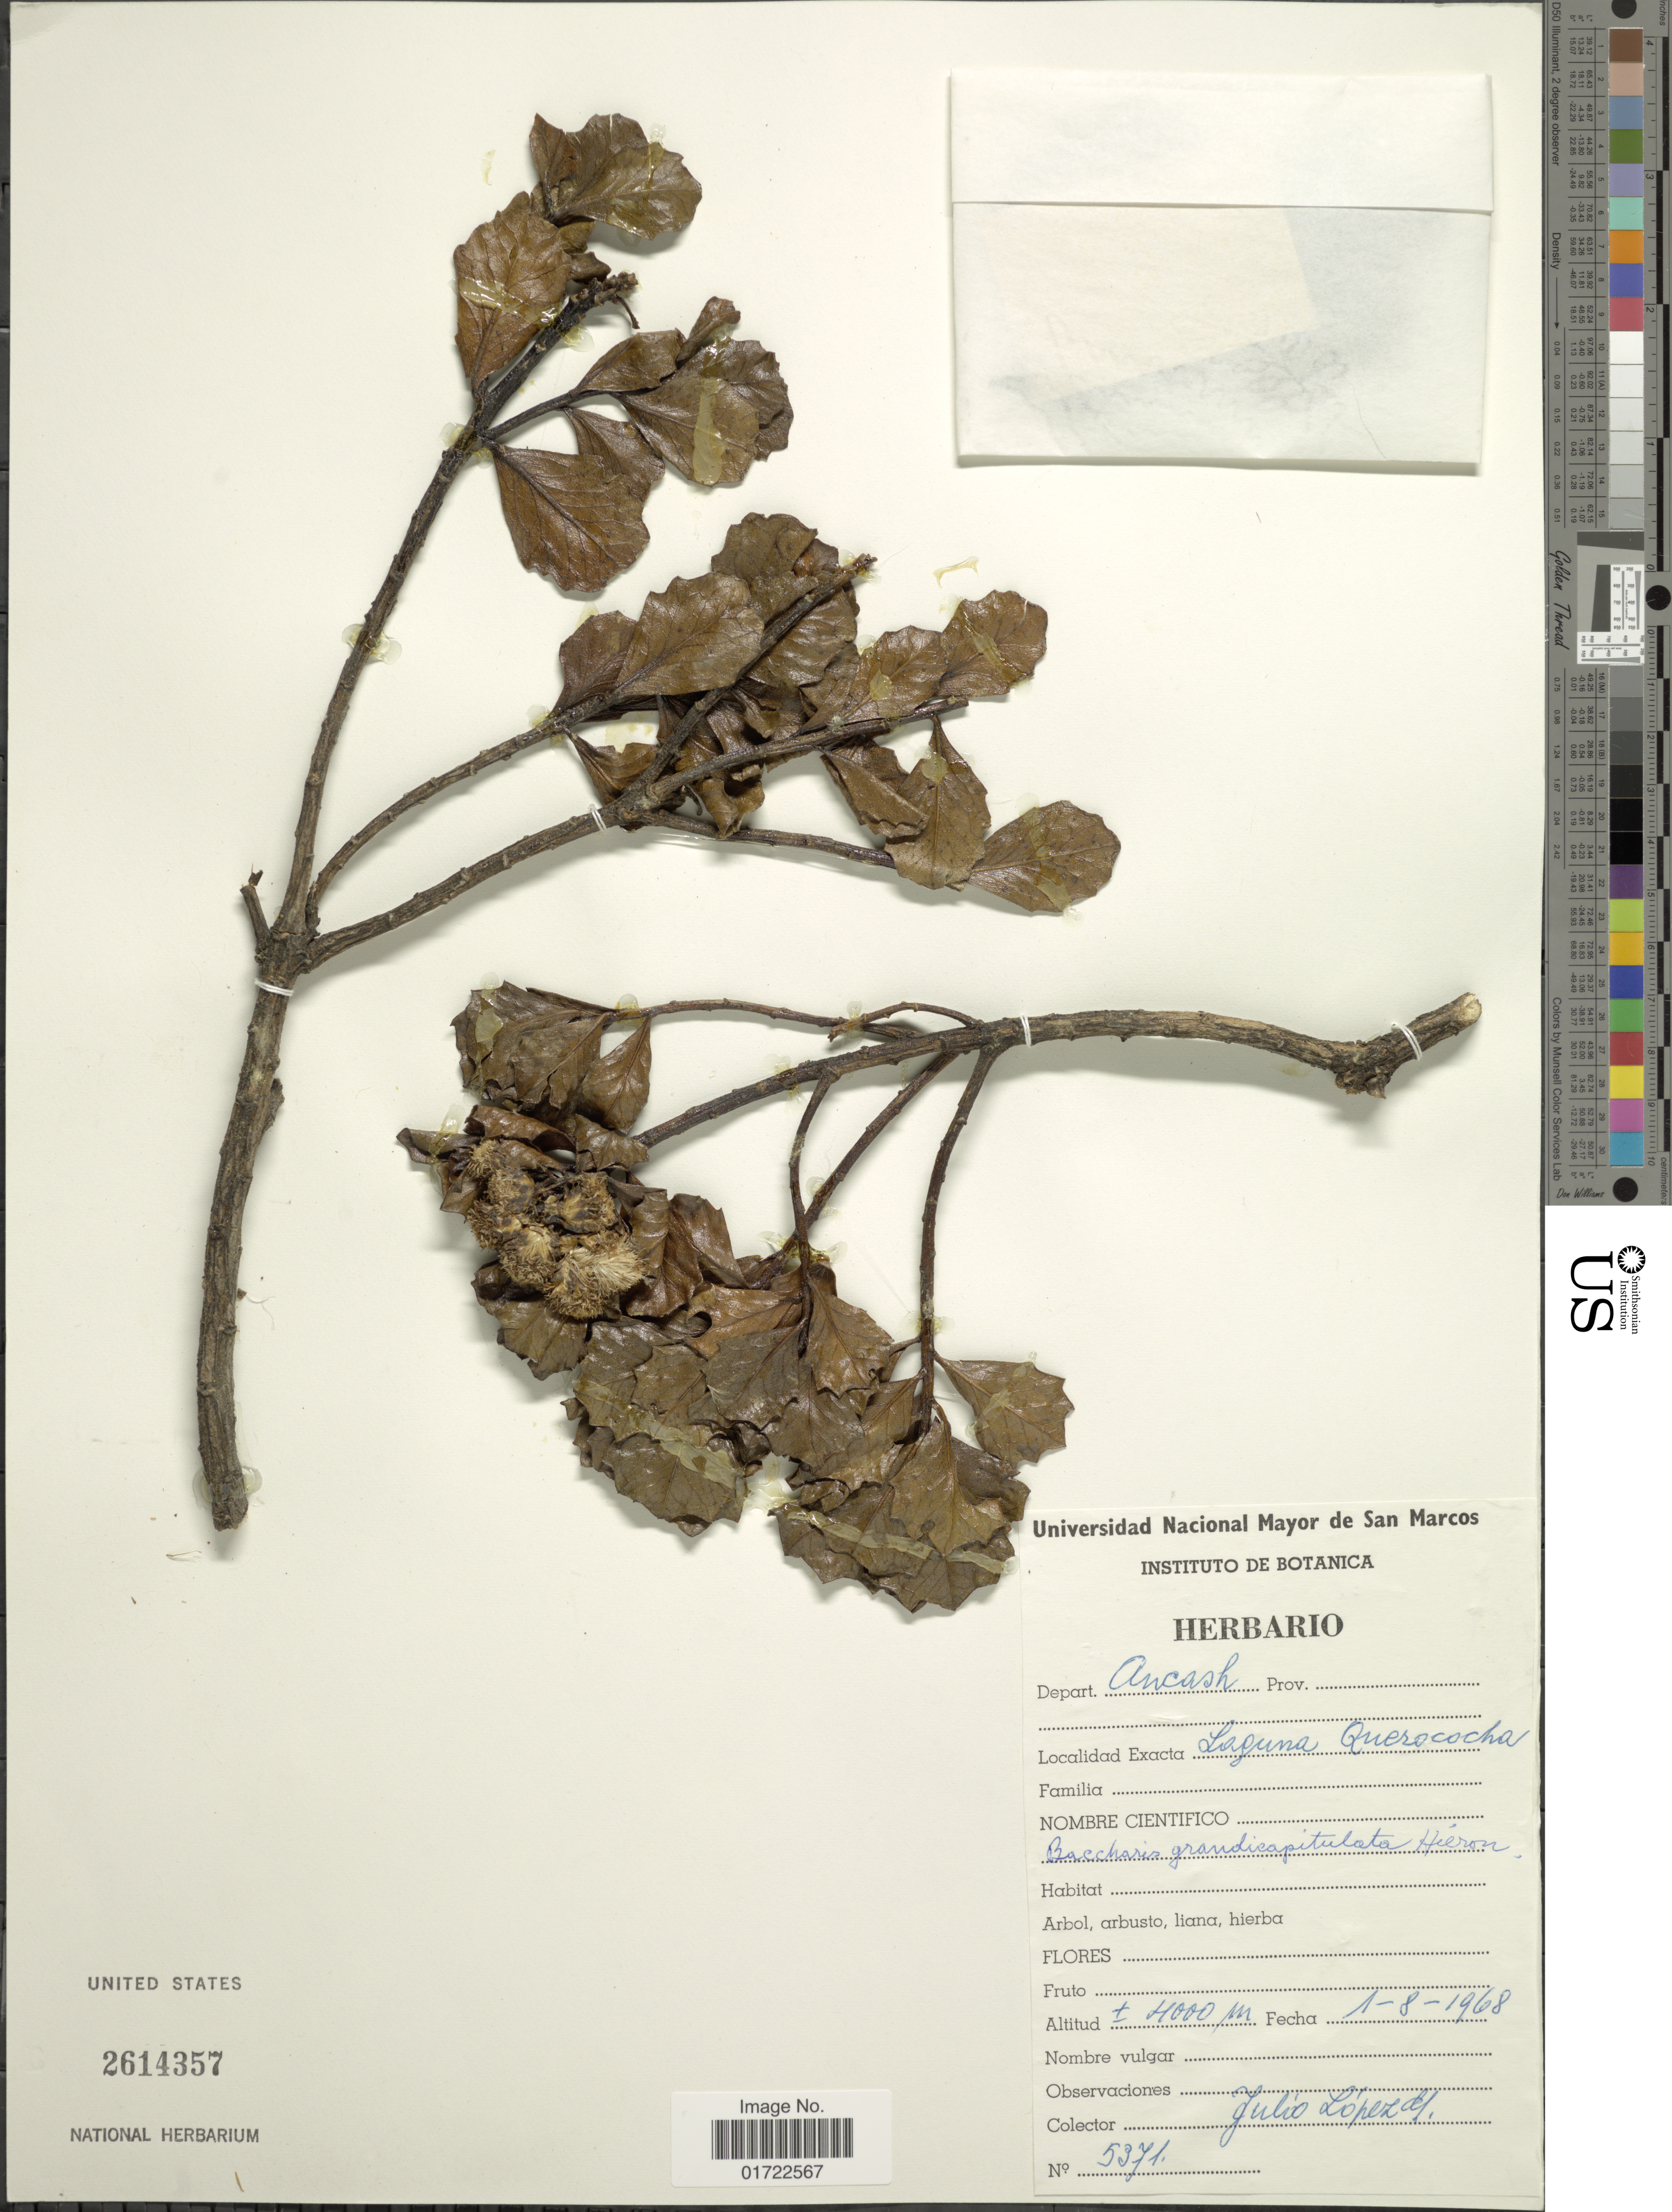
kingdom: Plantae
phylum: Tracheophyta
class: Magnoliopsida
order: Asterales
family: Asteraceae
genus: Baccharis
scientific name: Baccharis grandicapitulata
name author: Hieron.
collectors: J. López G.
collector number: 5371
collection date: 1968-08-01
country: Peru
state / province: Ancash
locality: Leguna Querococha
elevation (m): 4000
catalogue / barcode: US 2614357